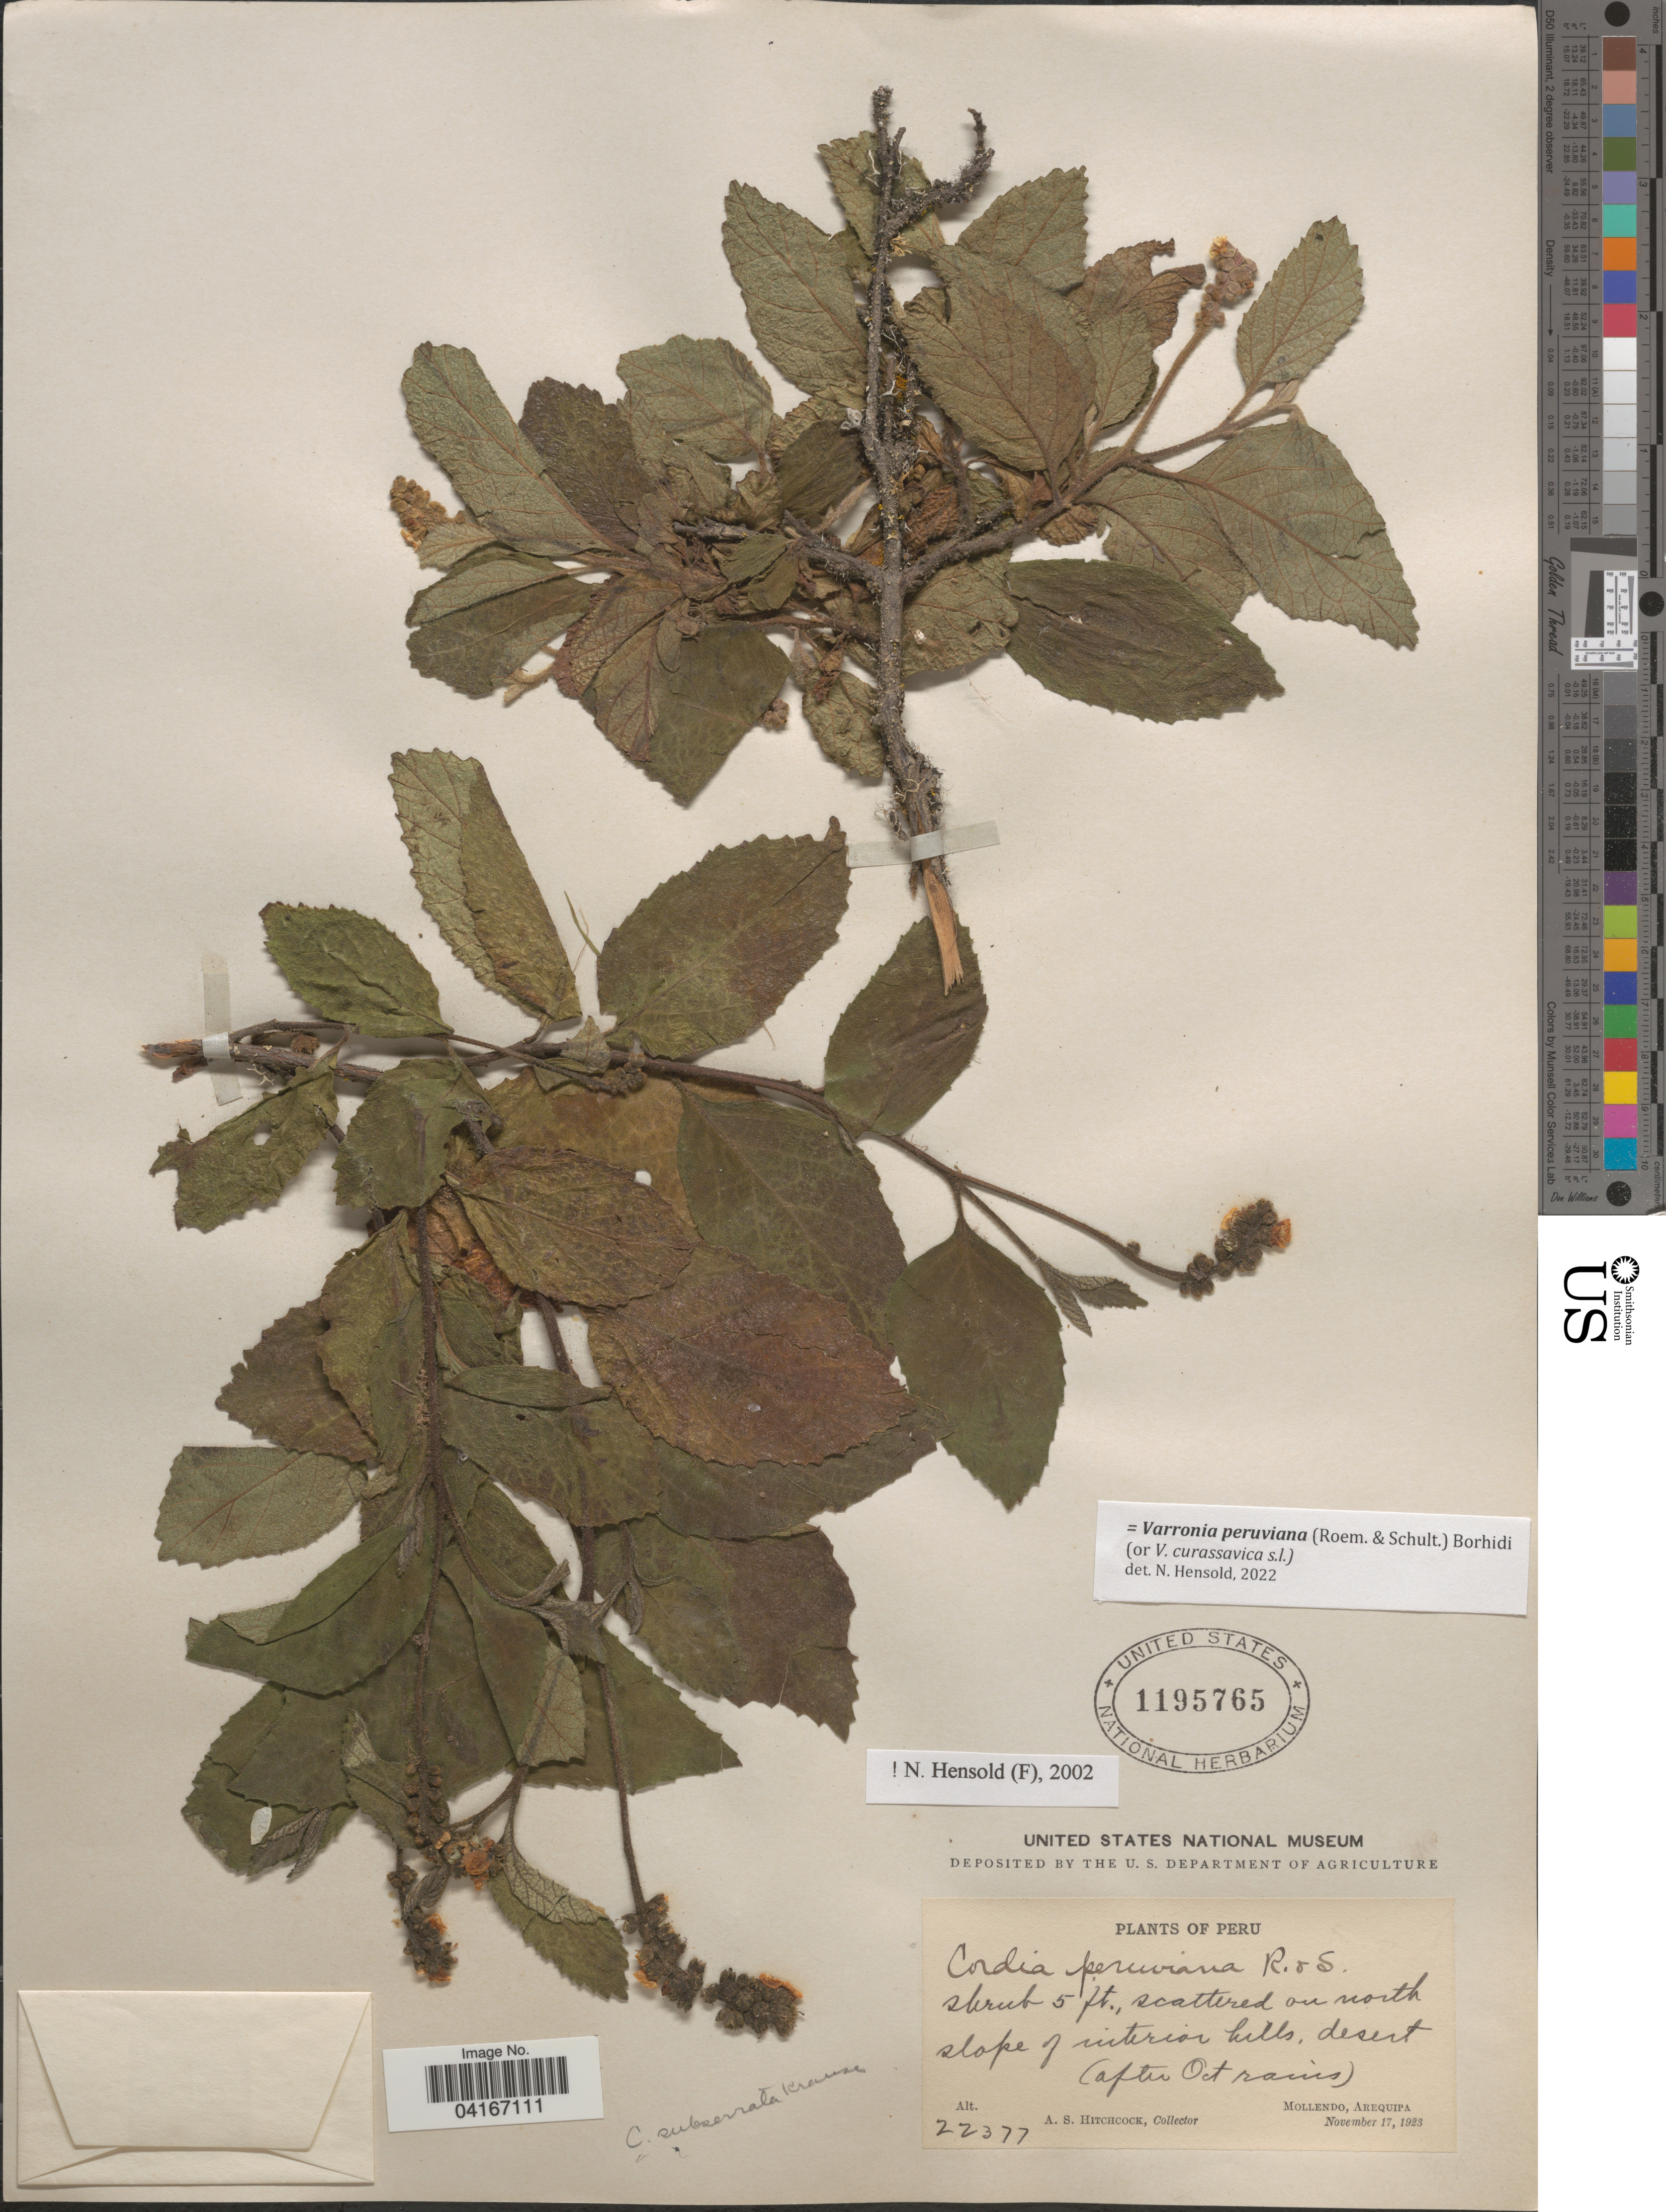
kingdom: Plantae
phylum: Tracheophyta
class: Magnoliopsida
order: Boraginales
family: Cordiaceae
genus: Varronia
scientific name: Varronia peruviana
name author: (Roem. & Schult.) Borhidi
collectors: A. S. Hitchcock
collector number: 22377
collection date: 1923-11-17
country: Peru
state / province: Arequipa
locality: Mollendo.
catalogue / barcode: US 1195765